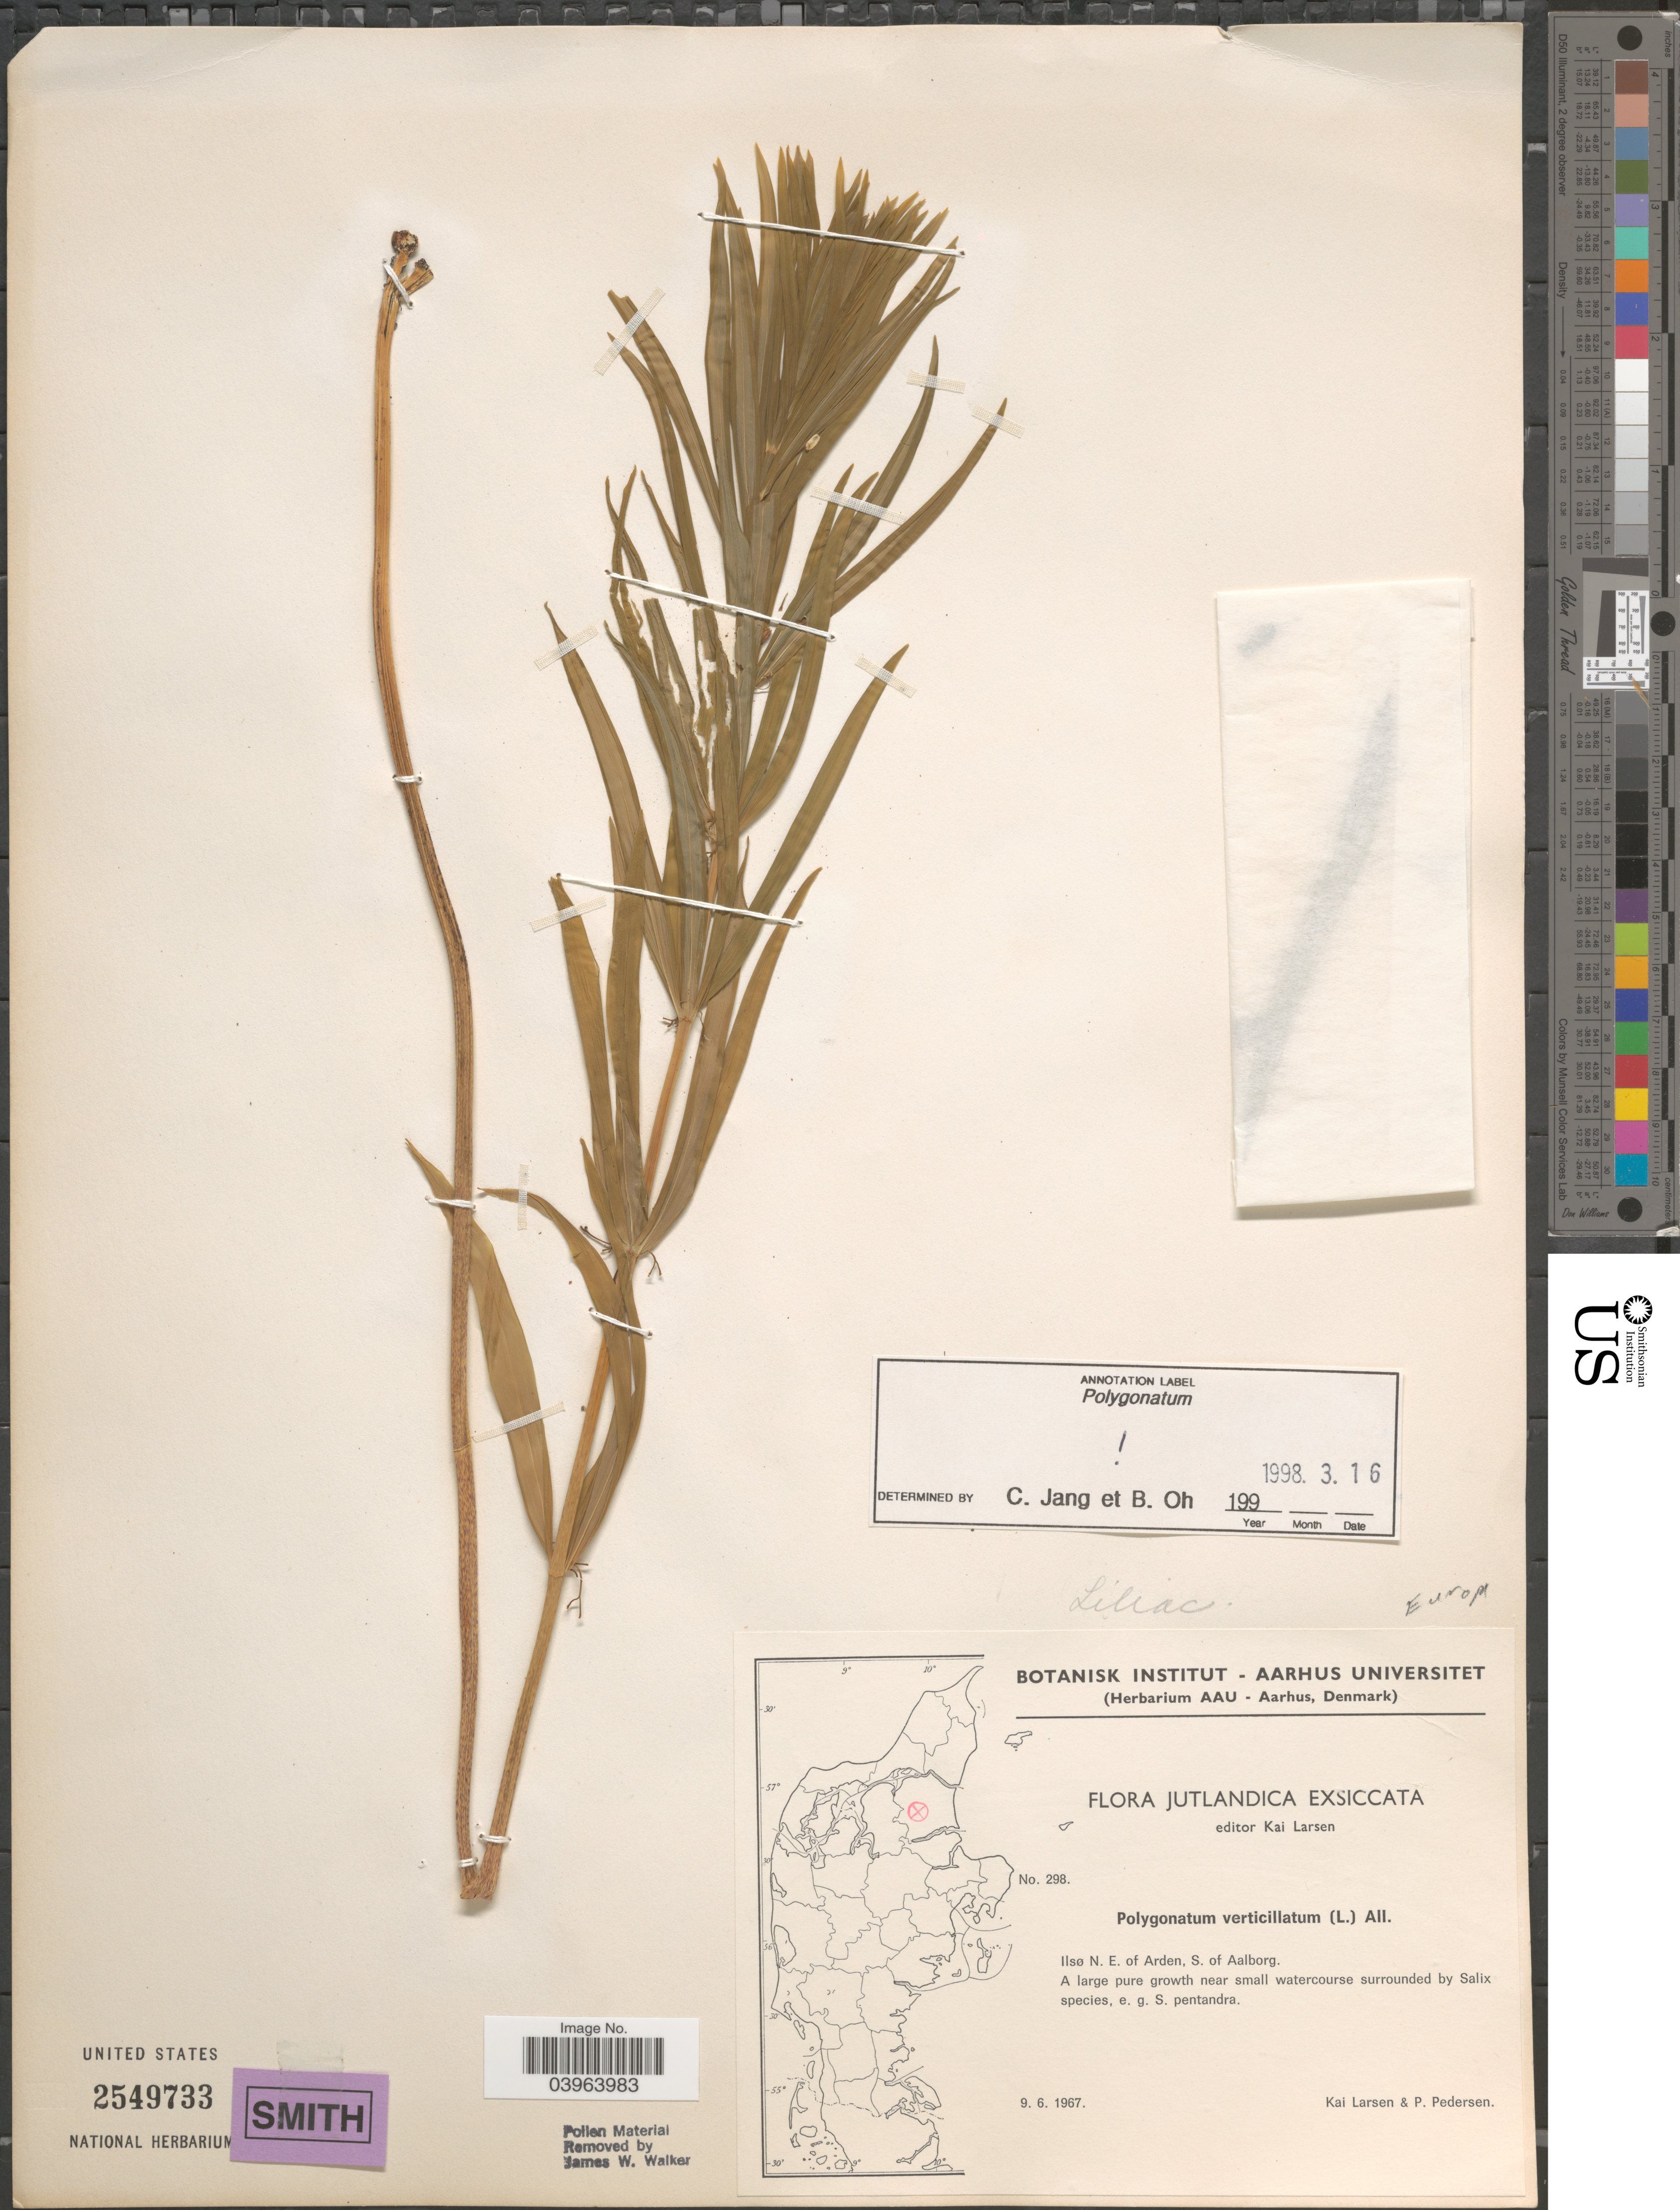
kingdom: Plantae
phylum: Tracheophyta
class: Liliopsida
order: Asparagales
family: Asparagaceae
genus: Polygonatum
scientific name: Polygonatum verticillatum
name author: (L.) All.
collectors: K. Larsen & P. Pedersen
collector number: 298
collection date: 1967-06-09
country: Denmark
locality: Jutlandica. Ilsø N. E. of Arden, S. of Aalborg.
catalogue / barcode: US 2549733